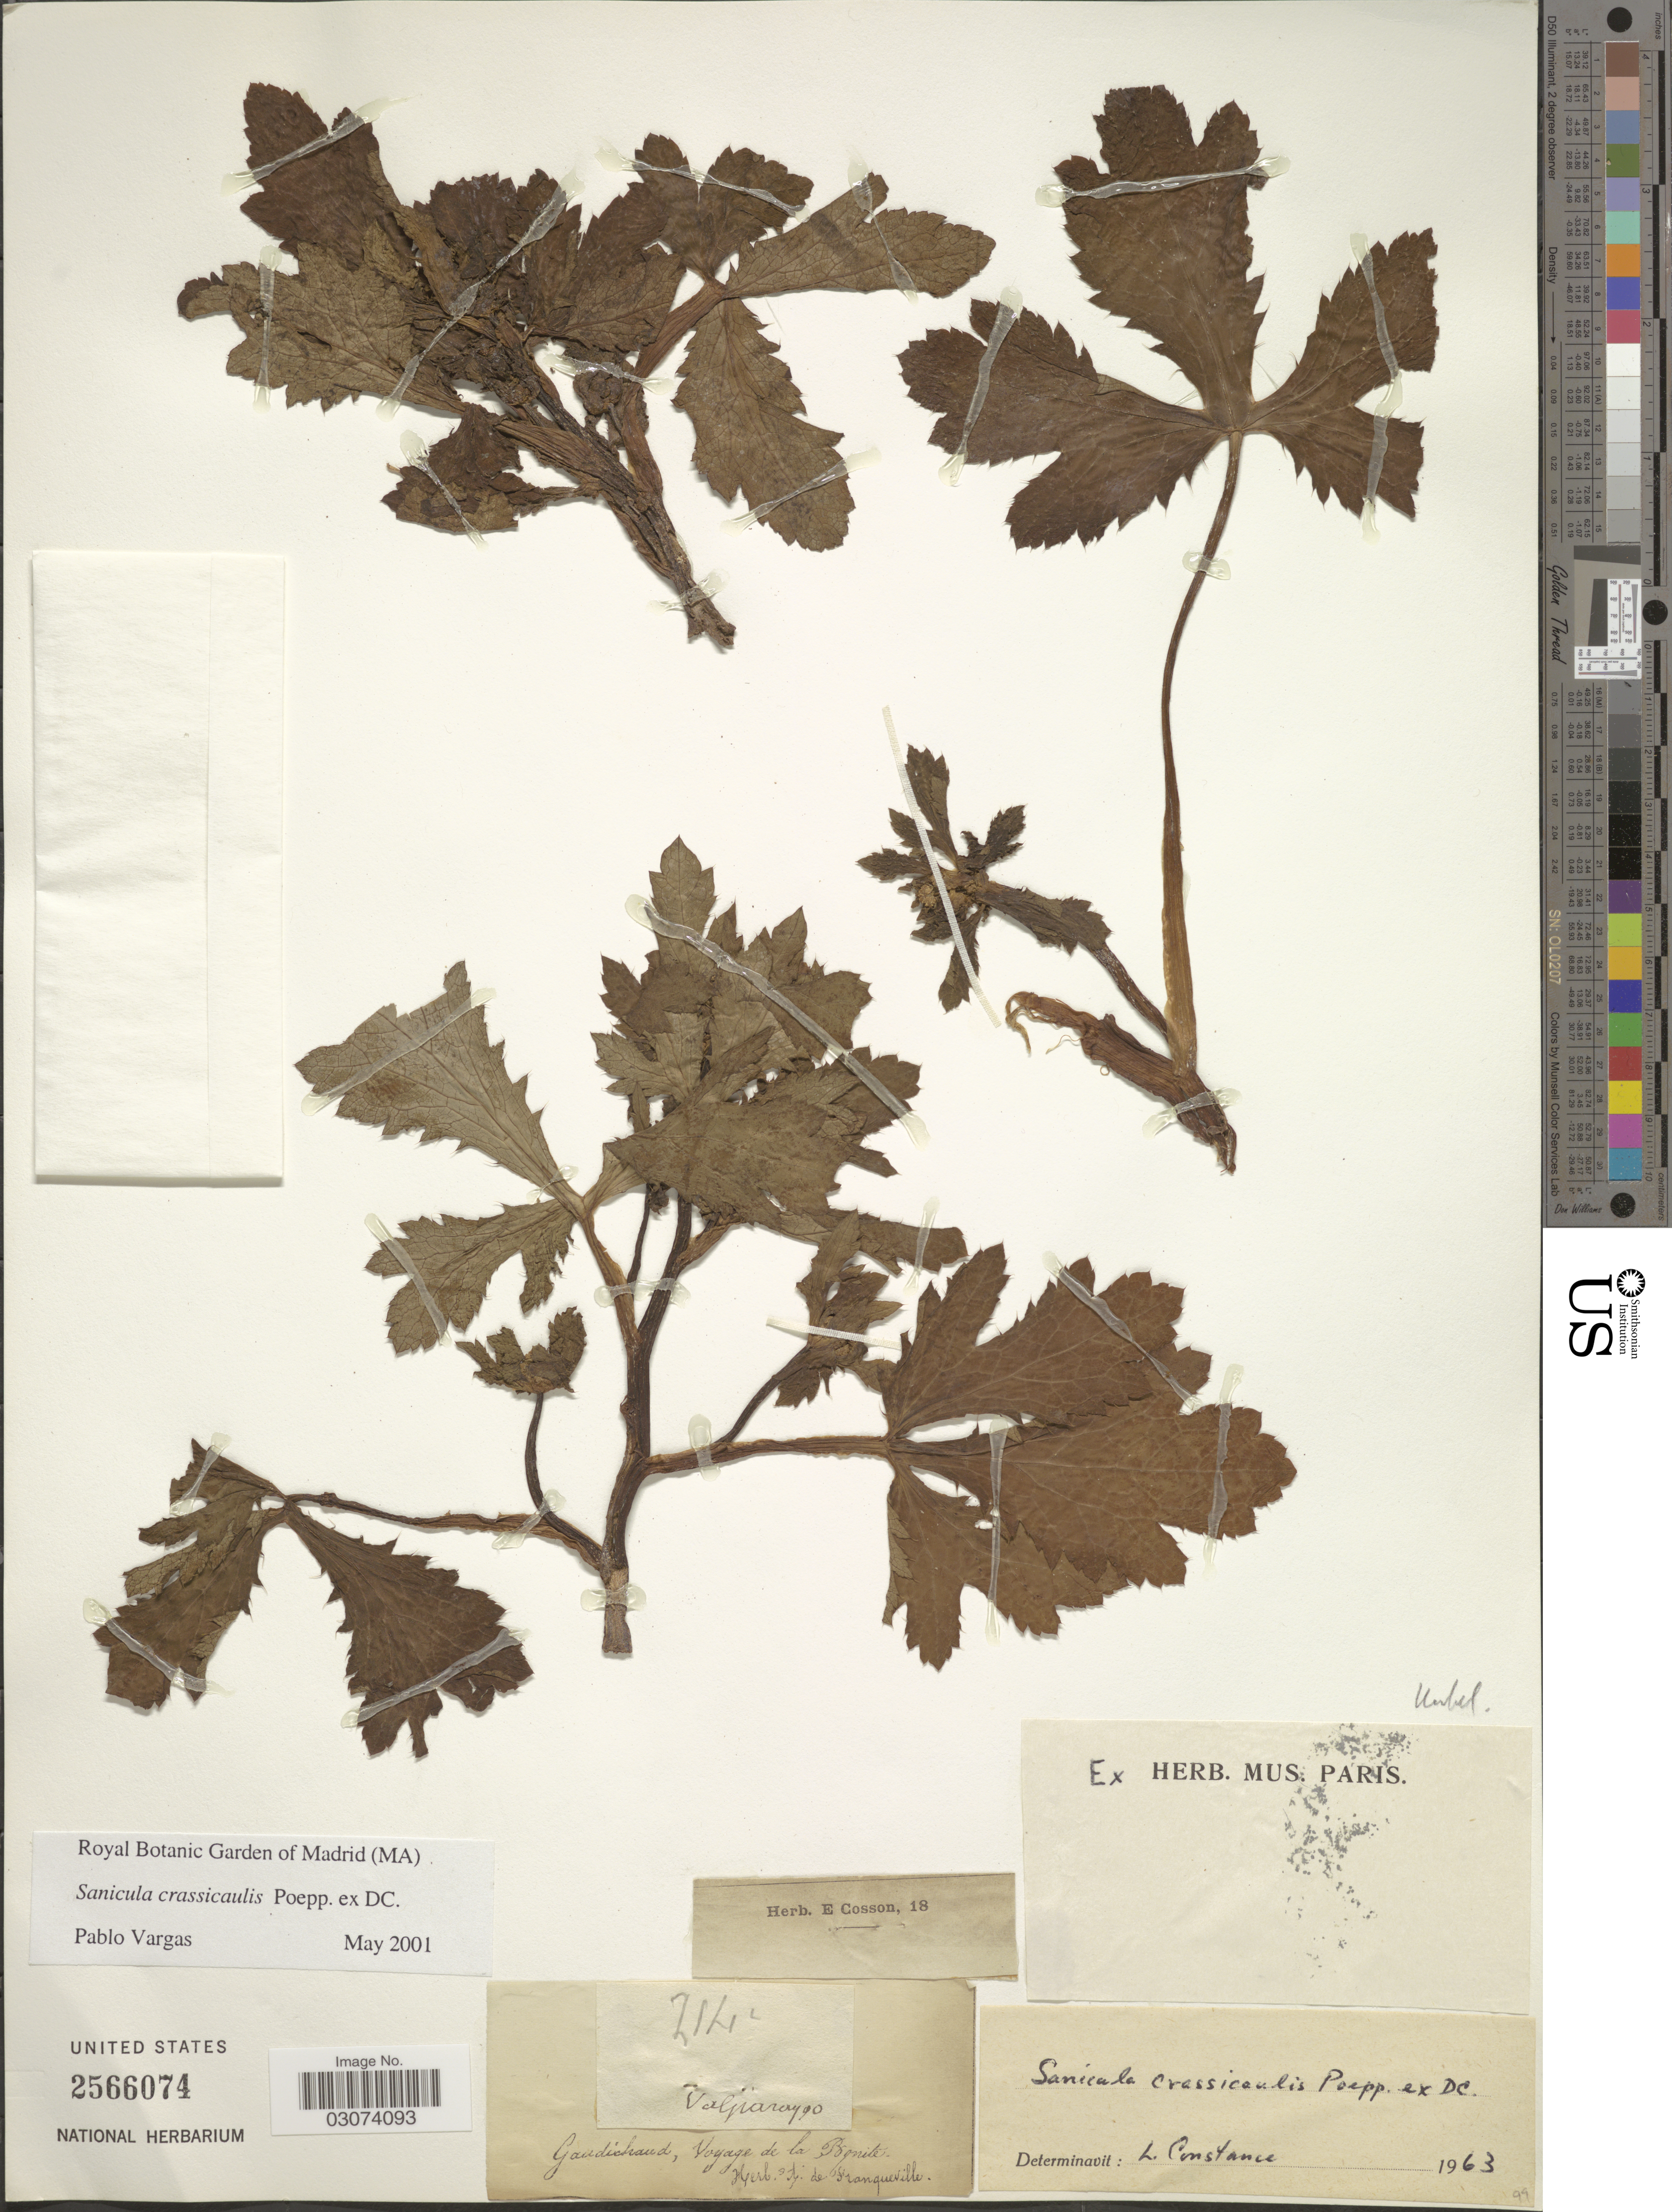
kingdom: Plantae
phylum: Tracheophyta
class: Magnoliopsida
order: Apiales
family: Apiaceae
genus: Sanicula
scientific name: Sanicula crassicaulis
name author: Poepp. ex DC.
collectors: ex herb. de Franqueville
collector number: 214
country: Chile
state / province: Valparaíso (V)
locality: Gaudichaud, Voyage de la Bonite.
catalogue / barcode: US 2566074